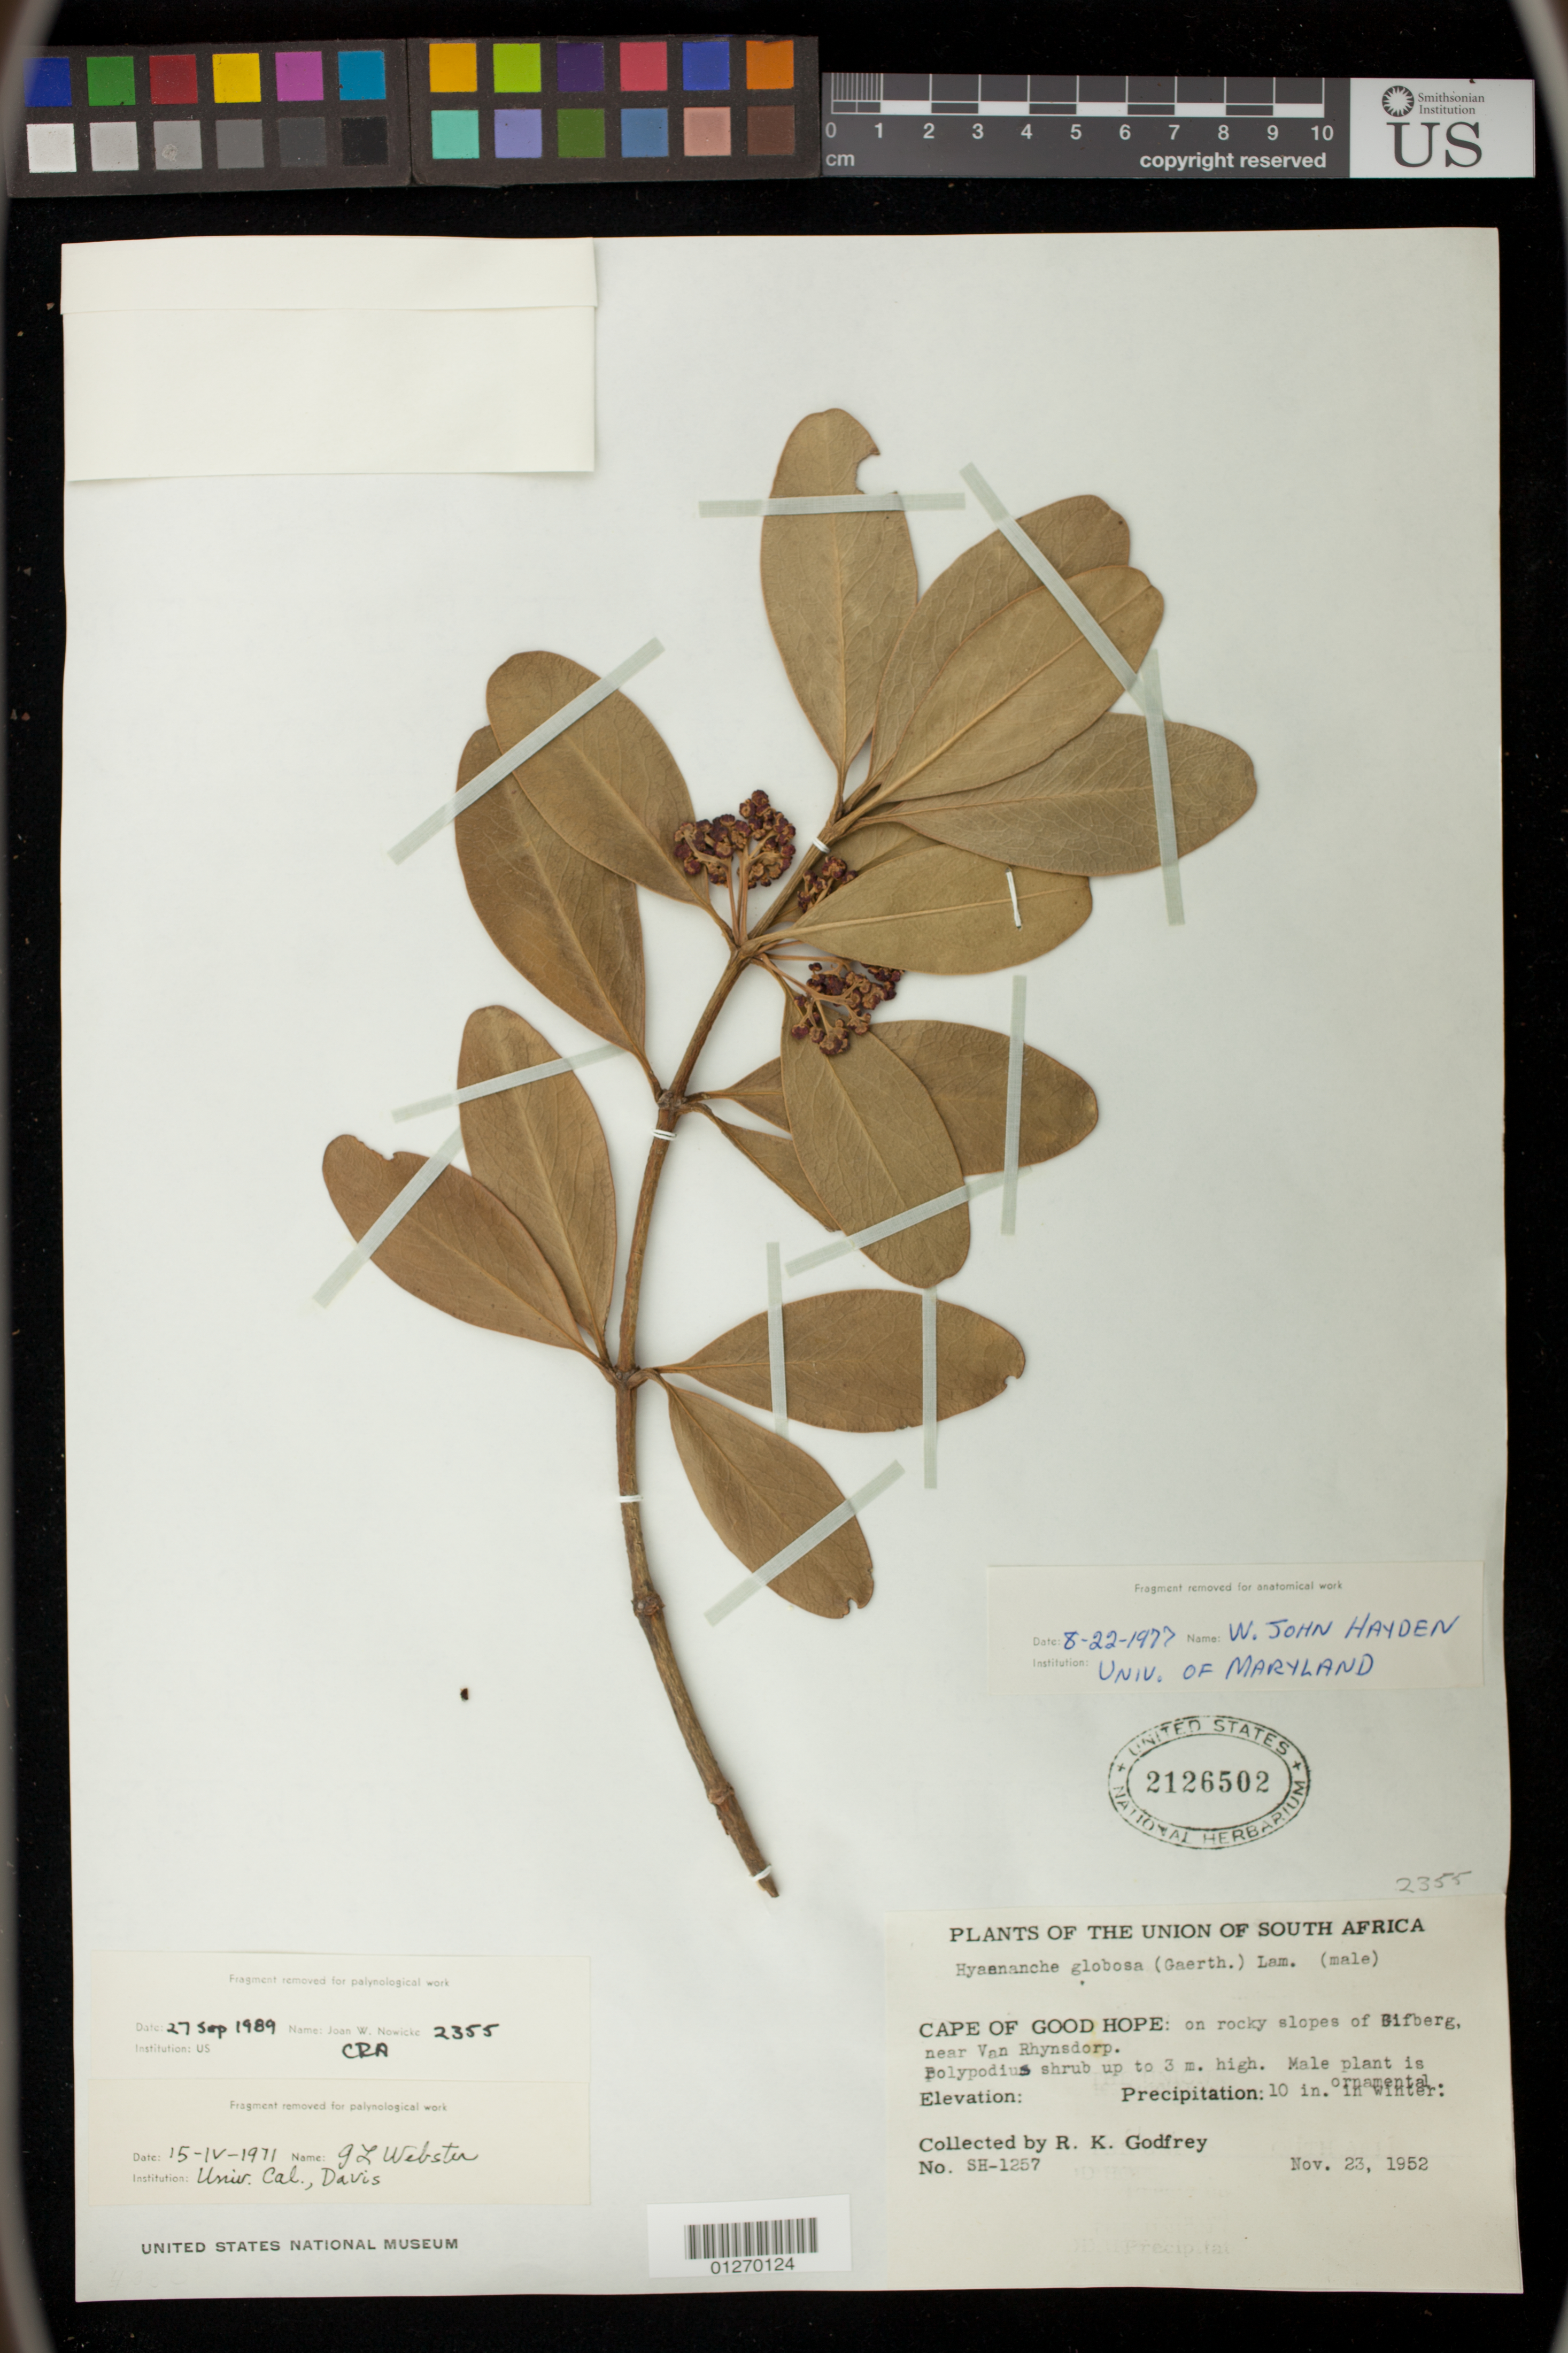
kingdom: Plantae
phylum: Tracheophyta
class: Magnoliopsida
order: Sapindales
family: Anacardiaceae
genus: Toxicodendron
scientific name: Toxicodendron khasianum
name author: (Hook. f.) Kuntze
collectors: R. K. Godfrey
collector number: SH-1257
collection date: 1952-11-23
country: South Africa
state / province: Western Cape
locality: Cape of Good Hope: on rocky slopes of Gifberg, near Van Rhynsdorp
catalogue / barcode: US 2126502